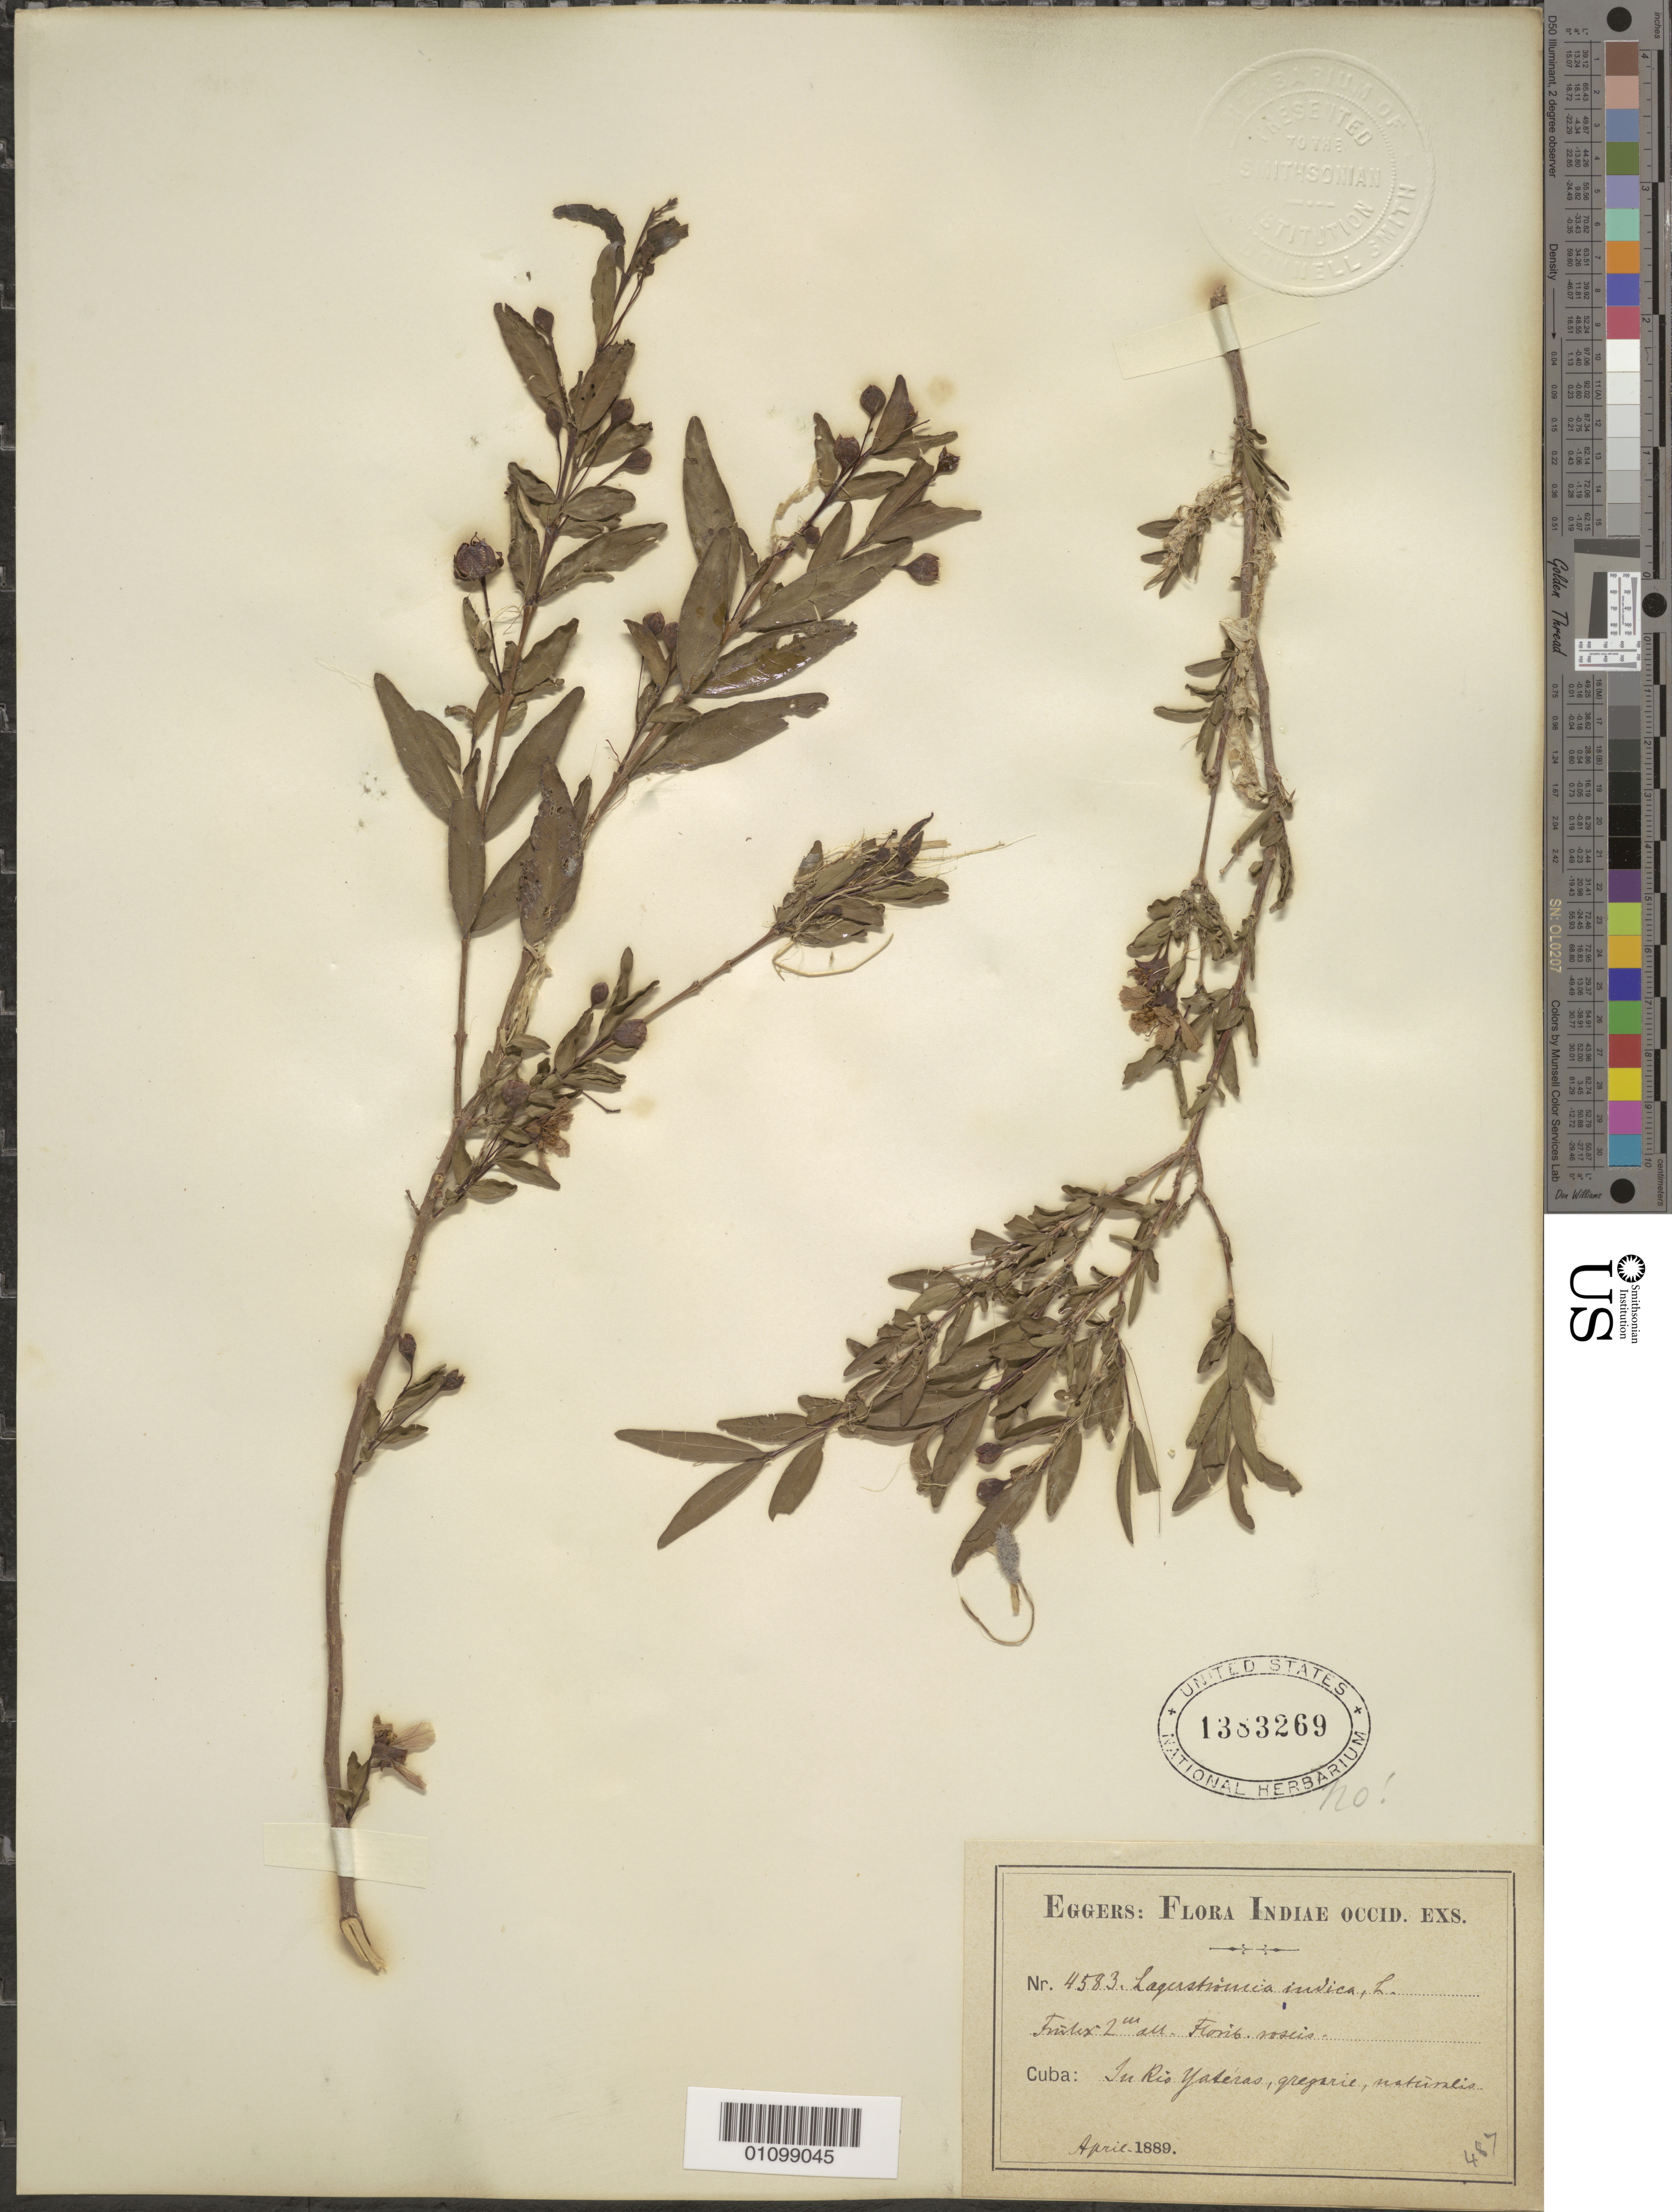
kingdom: Plantae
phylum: Tracheophyta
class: Magnoliopsida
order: Myrtales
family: Lythraceae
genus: Lagerstroemia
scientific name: Lagerstroemia indica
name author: L.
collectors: H. F. A. von Eggers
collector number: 1889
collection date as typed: Apr 1889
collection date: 1889-04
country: Cuba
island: Cuba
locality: In Rio Yaseras, gregarie, nationalis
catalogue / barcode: US 1383269